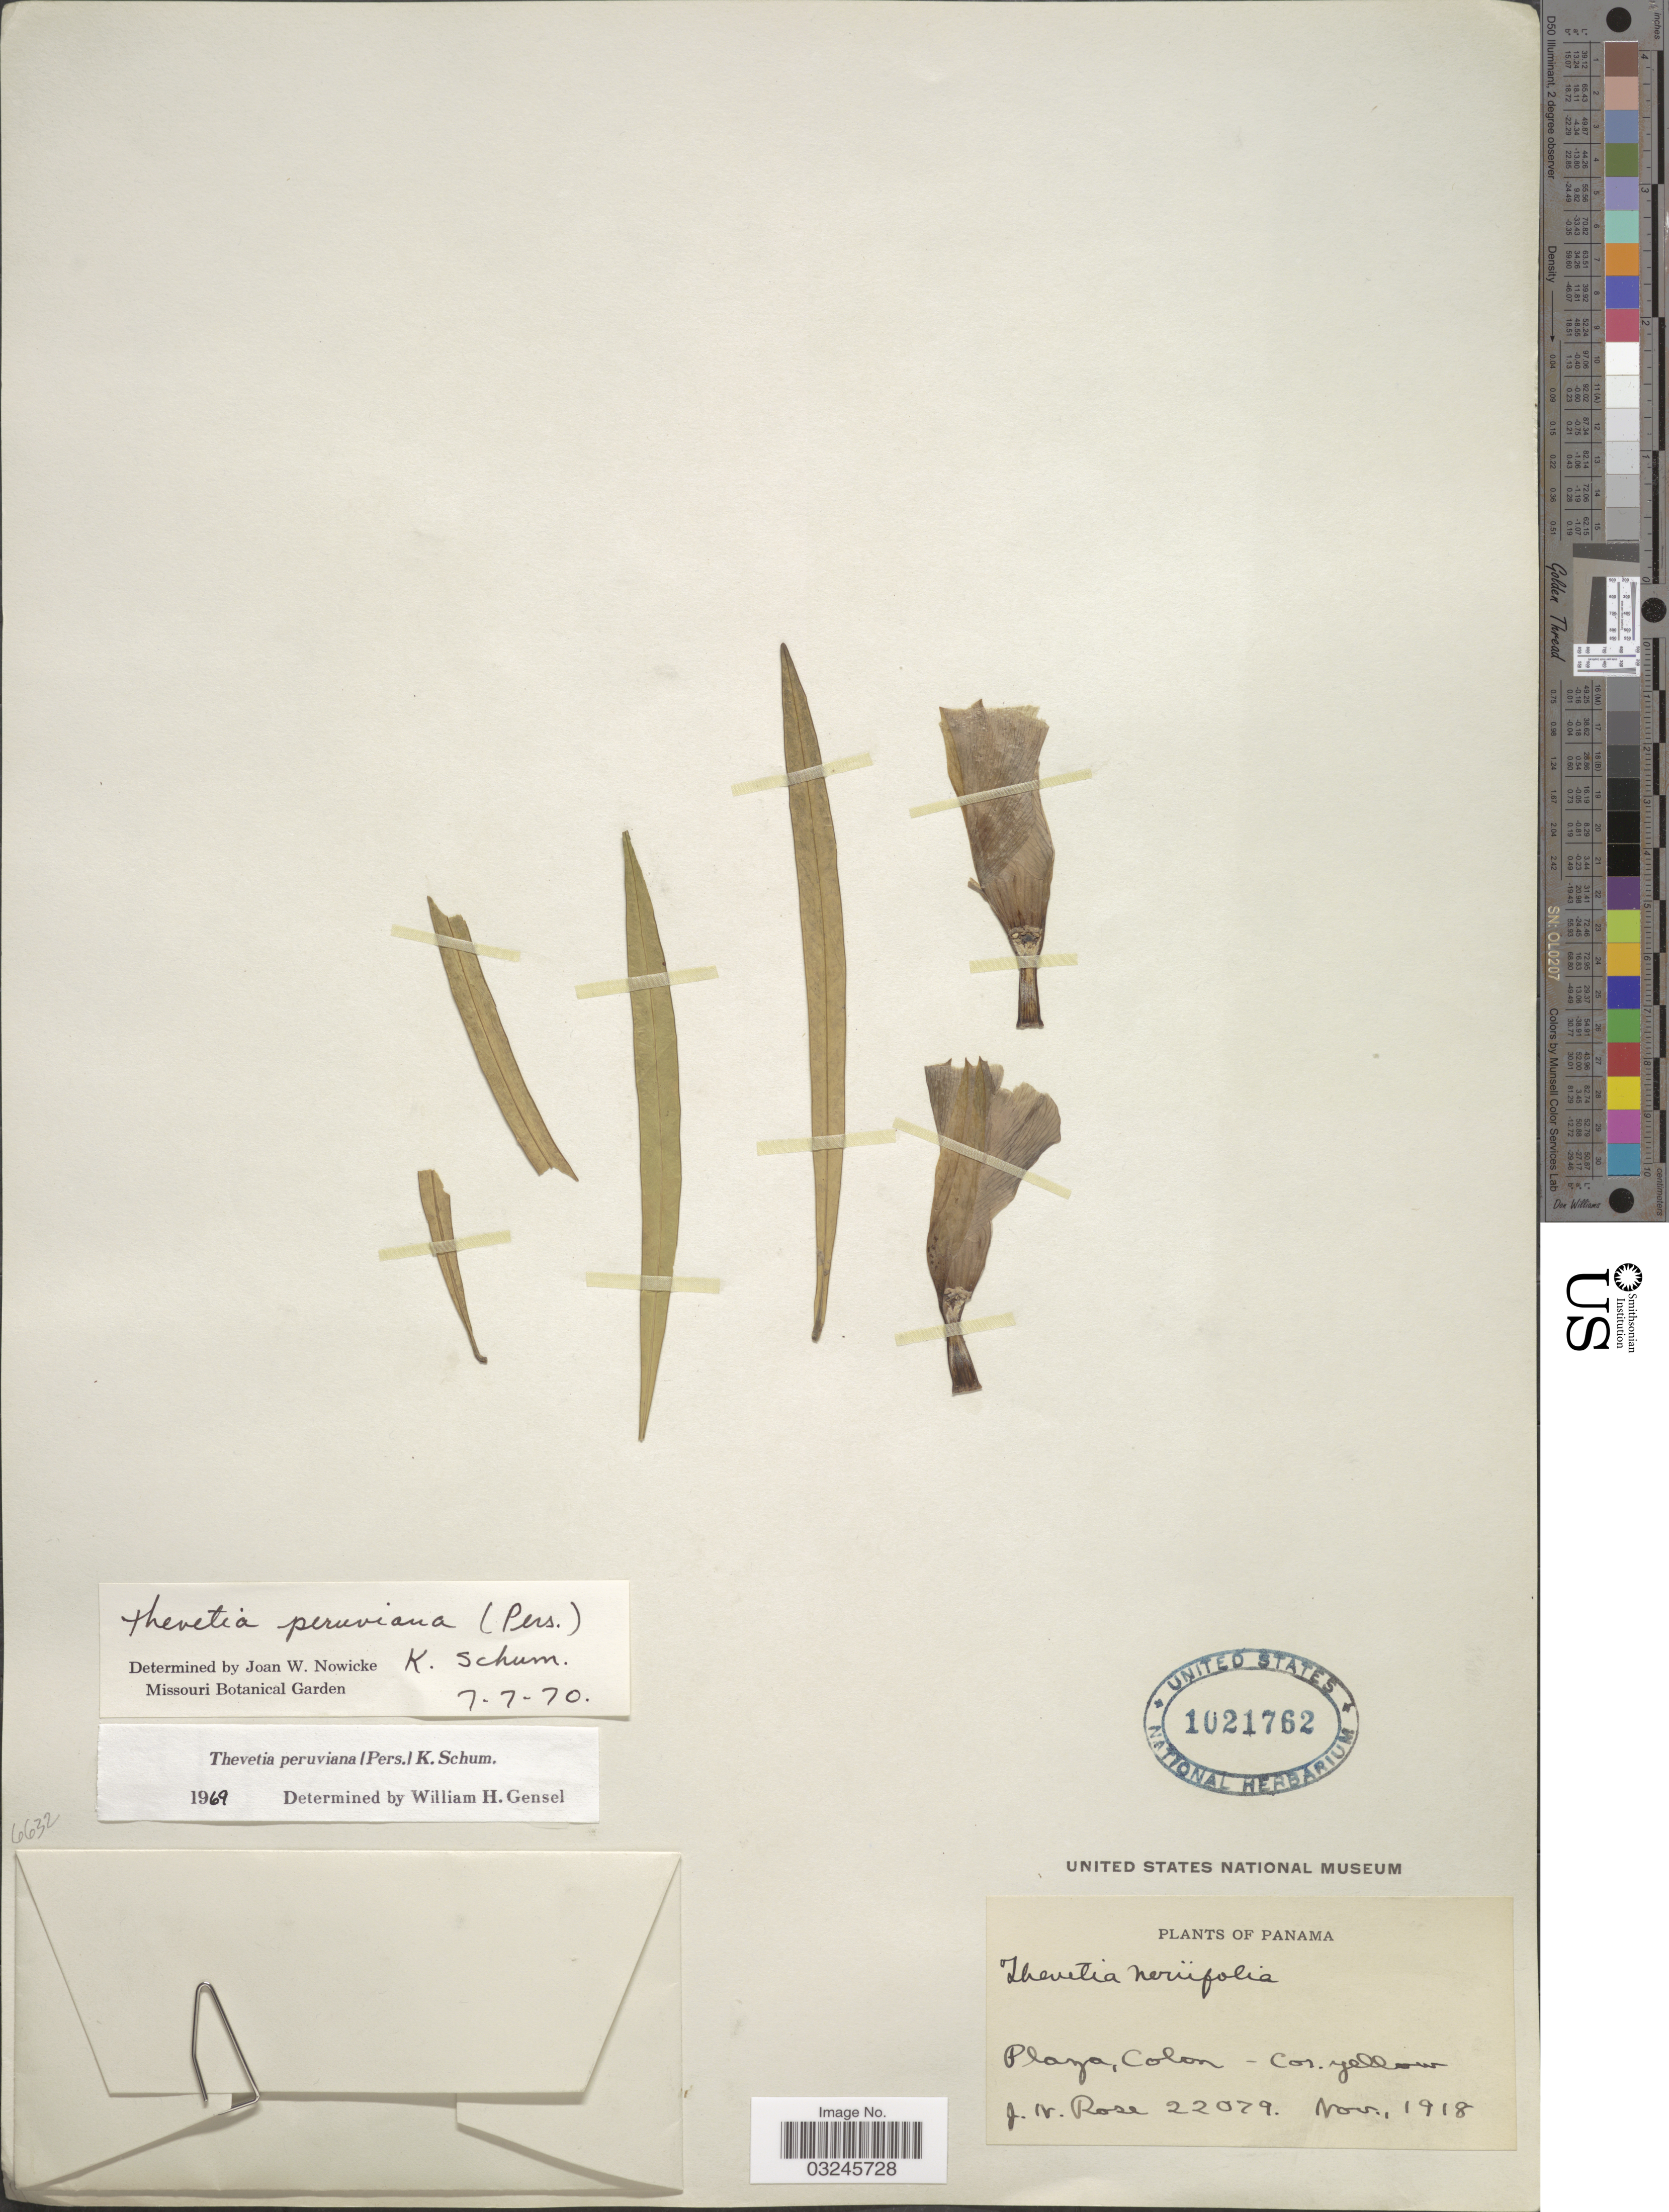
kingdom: Plantae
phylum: Tracheophyta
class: Magnoliopsida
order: Gentianales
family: Apocynaceae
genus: Thevetia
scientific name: Thevetia peruviana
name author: (Pers.) K. Schum.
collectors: J. N. Rose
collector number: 22079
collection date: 1918-11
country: Panama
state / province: Colón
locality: Plaza, Colon.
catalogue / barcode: US 1021762